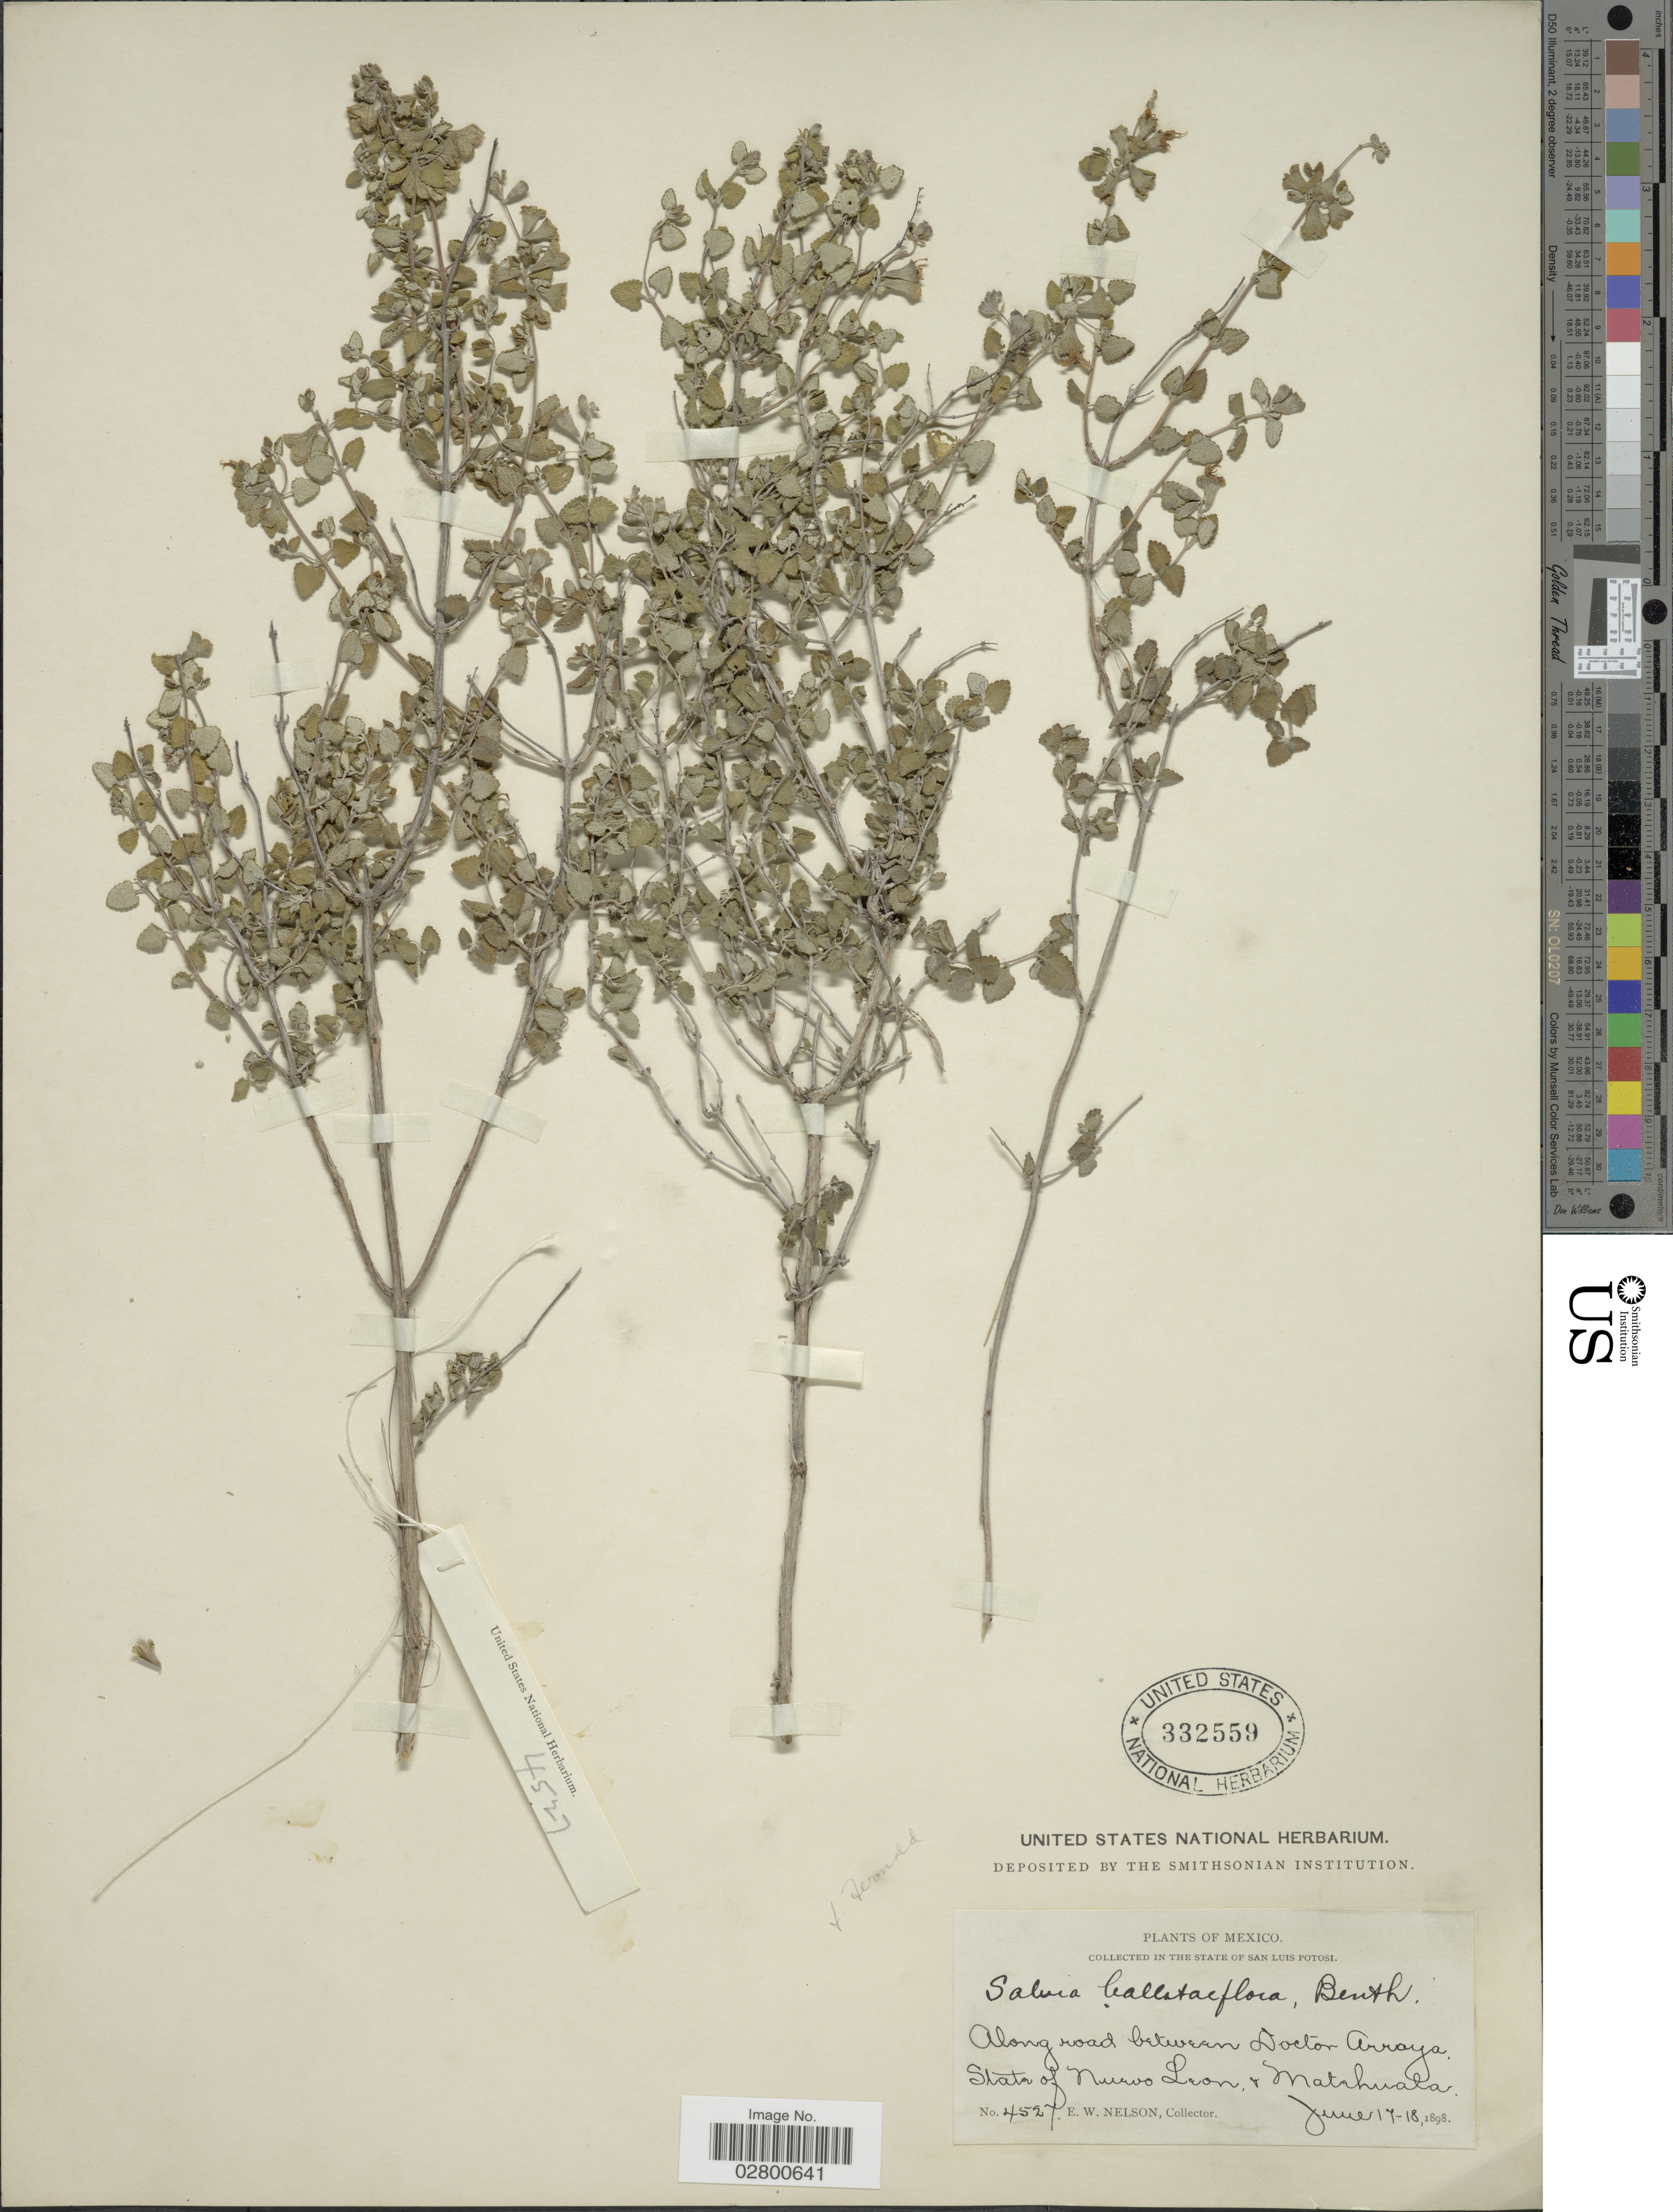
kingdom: Plantae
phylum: Tracheophyta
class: Magnoliopsida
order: Lamiales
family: Lamiaceae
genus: Salvia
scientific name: Salvia ballotiflora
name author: Benth.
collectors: E. W. Nelson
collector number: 4527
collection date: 1898-06-17/1898-06-18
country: Mexico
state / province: San Luis Potosí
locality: Along road between Doctor Arraya, State of Nuevo Leon & Matahuala.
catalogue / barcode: US 332559